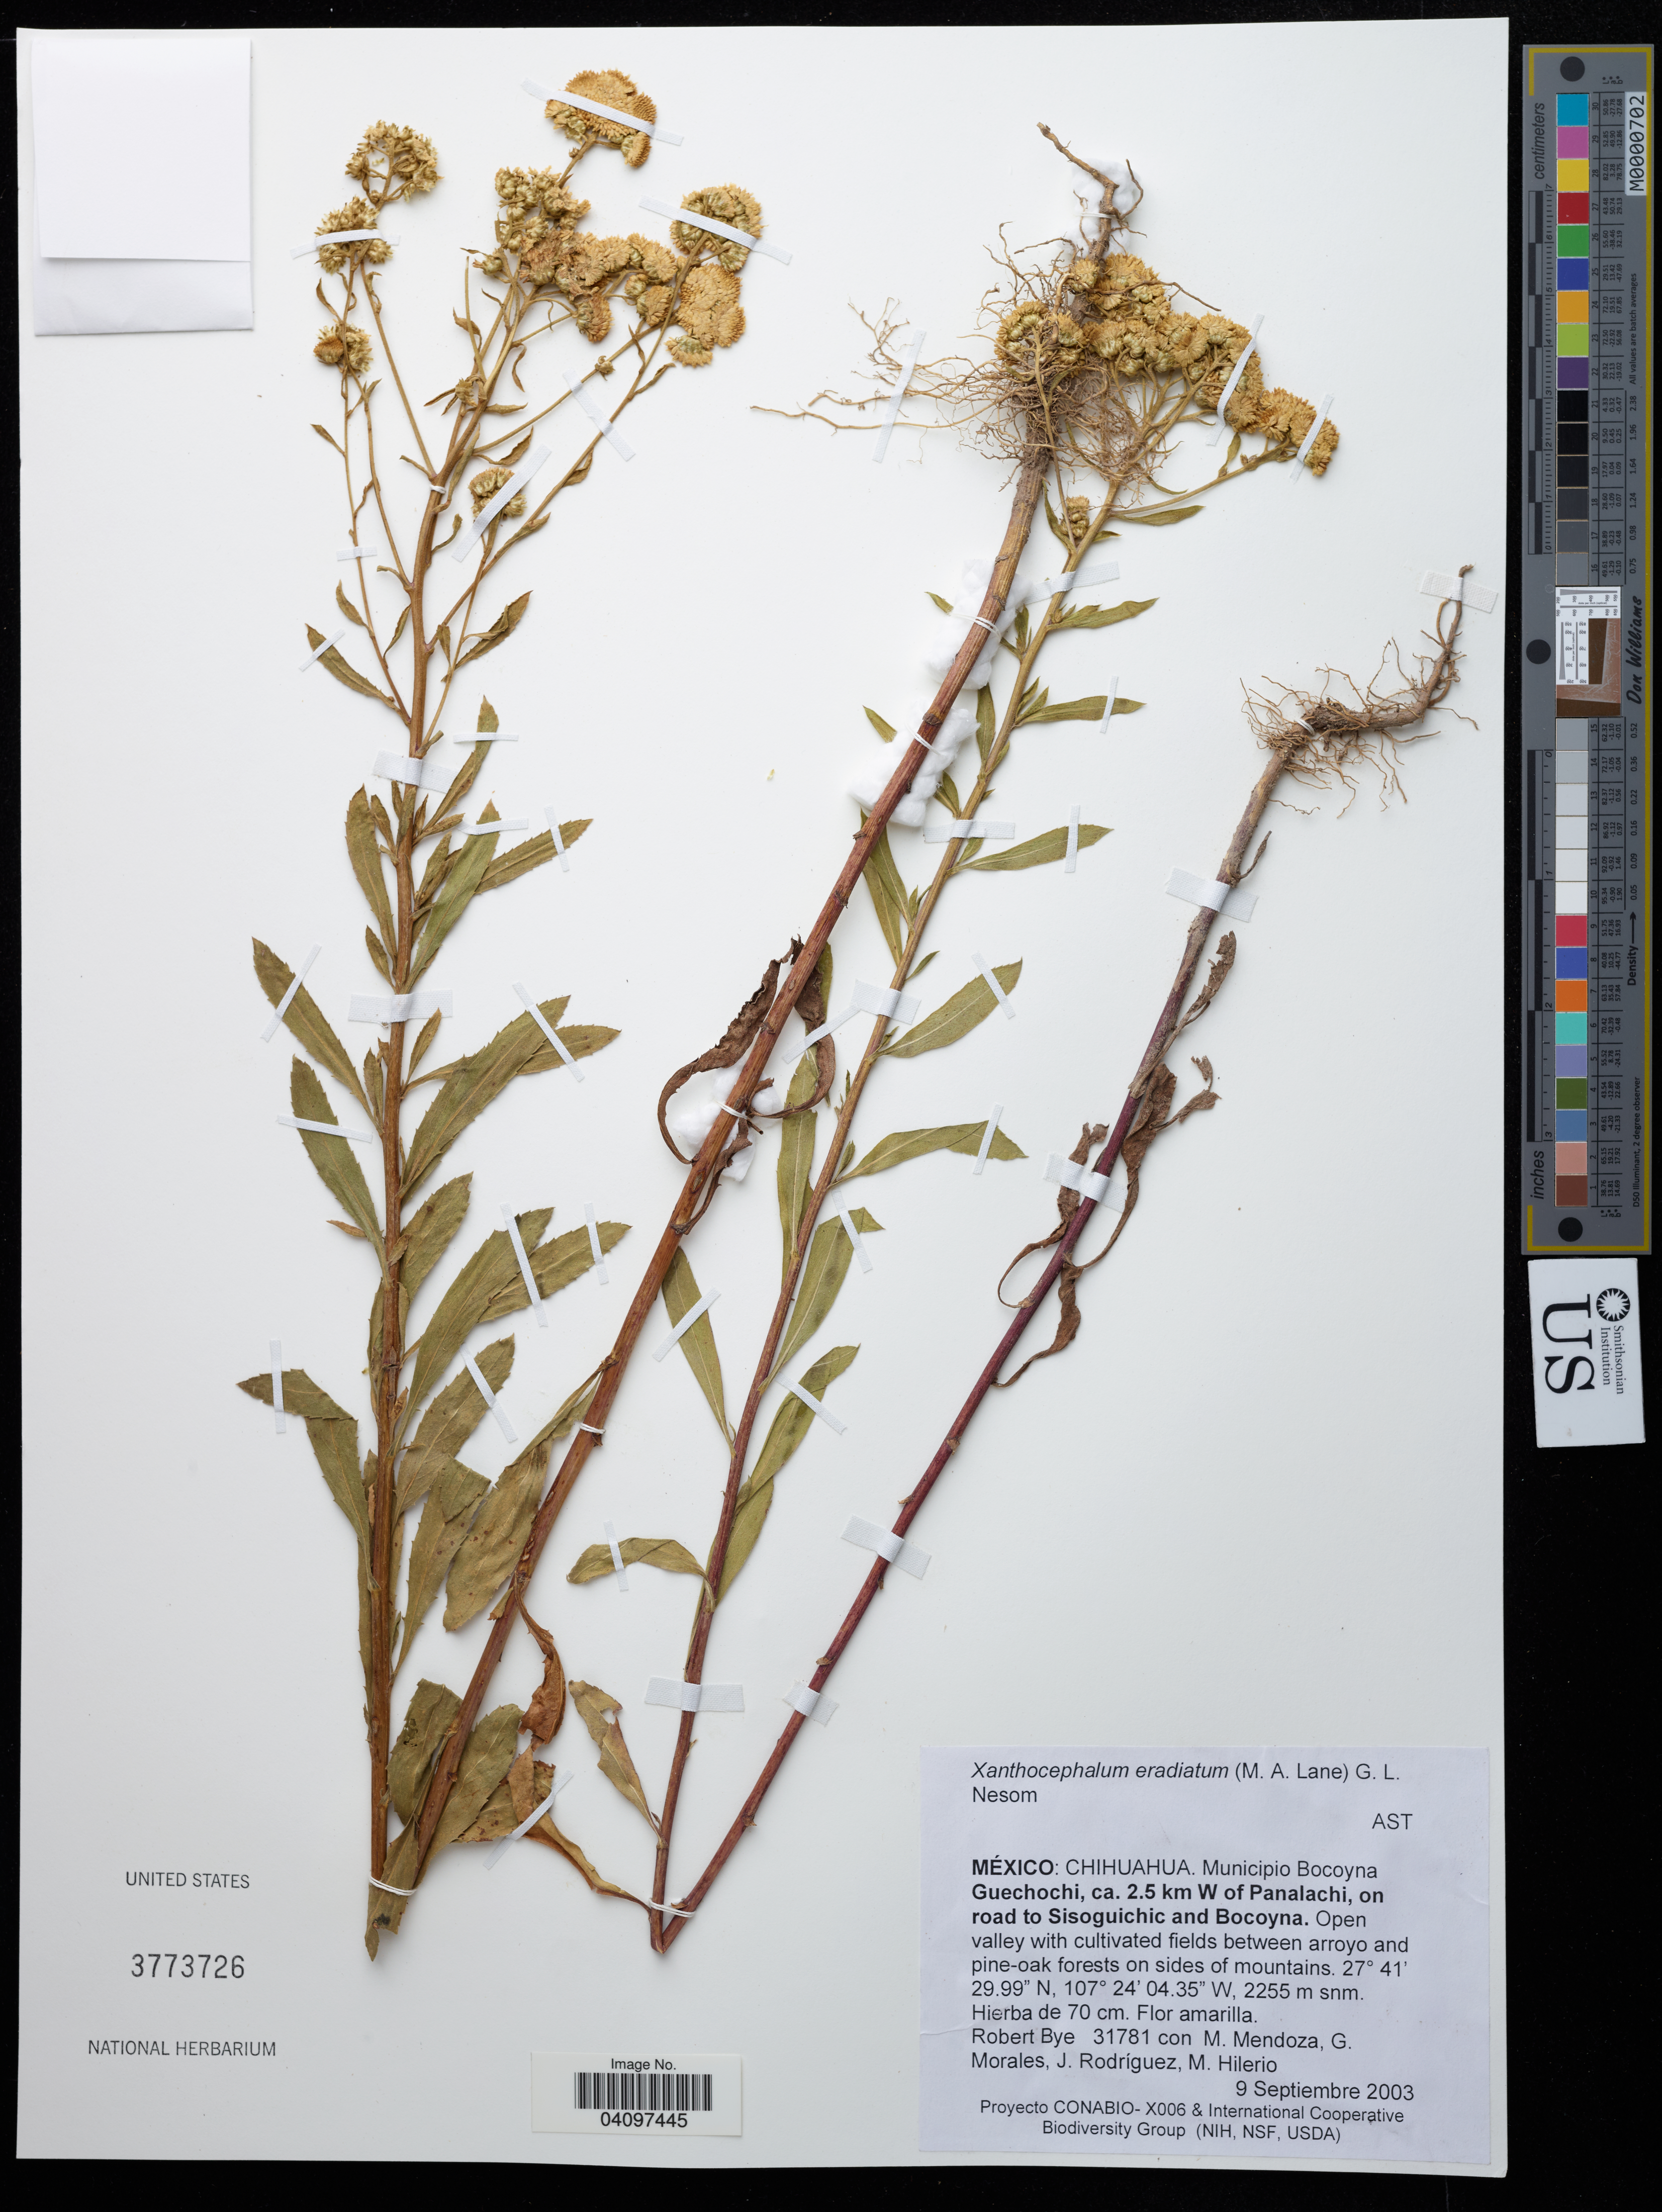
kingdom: Plantae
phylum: Tracheophyta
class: Magnoliopsida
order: Asterales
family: Asteraceae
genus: Xanthocephalum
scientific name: Xanthocephalum eradiatum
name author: (M.A. Lane) G.L. Nesom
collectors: R. A. Bye, M. Mendoza, G. Morales & J. Rodríguez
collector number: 31781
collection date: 2003-09-09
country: Mexico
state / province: Chihuahua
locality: Municipio Bocoyna Guechochi, ca. 2.5 km W of Panalachi, on road to Sisoguichic and Bocoyna.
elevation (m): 2255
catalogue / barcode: US 3773726